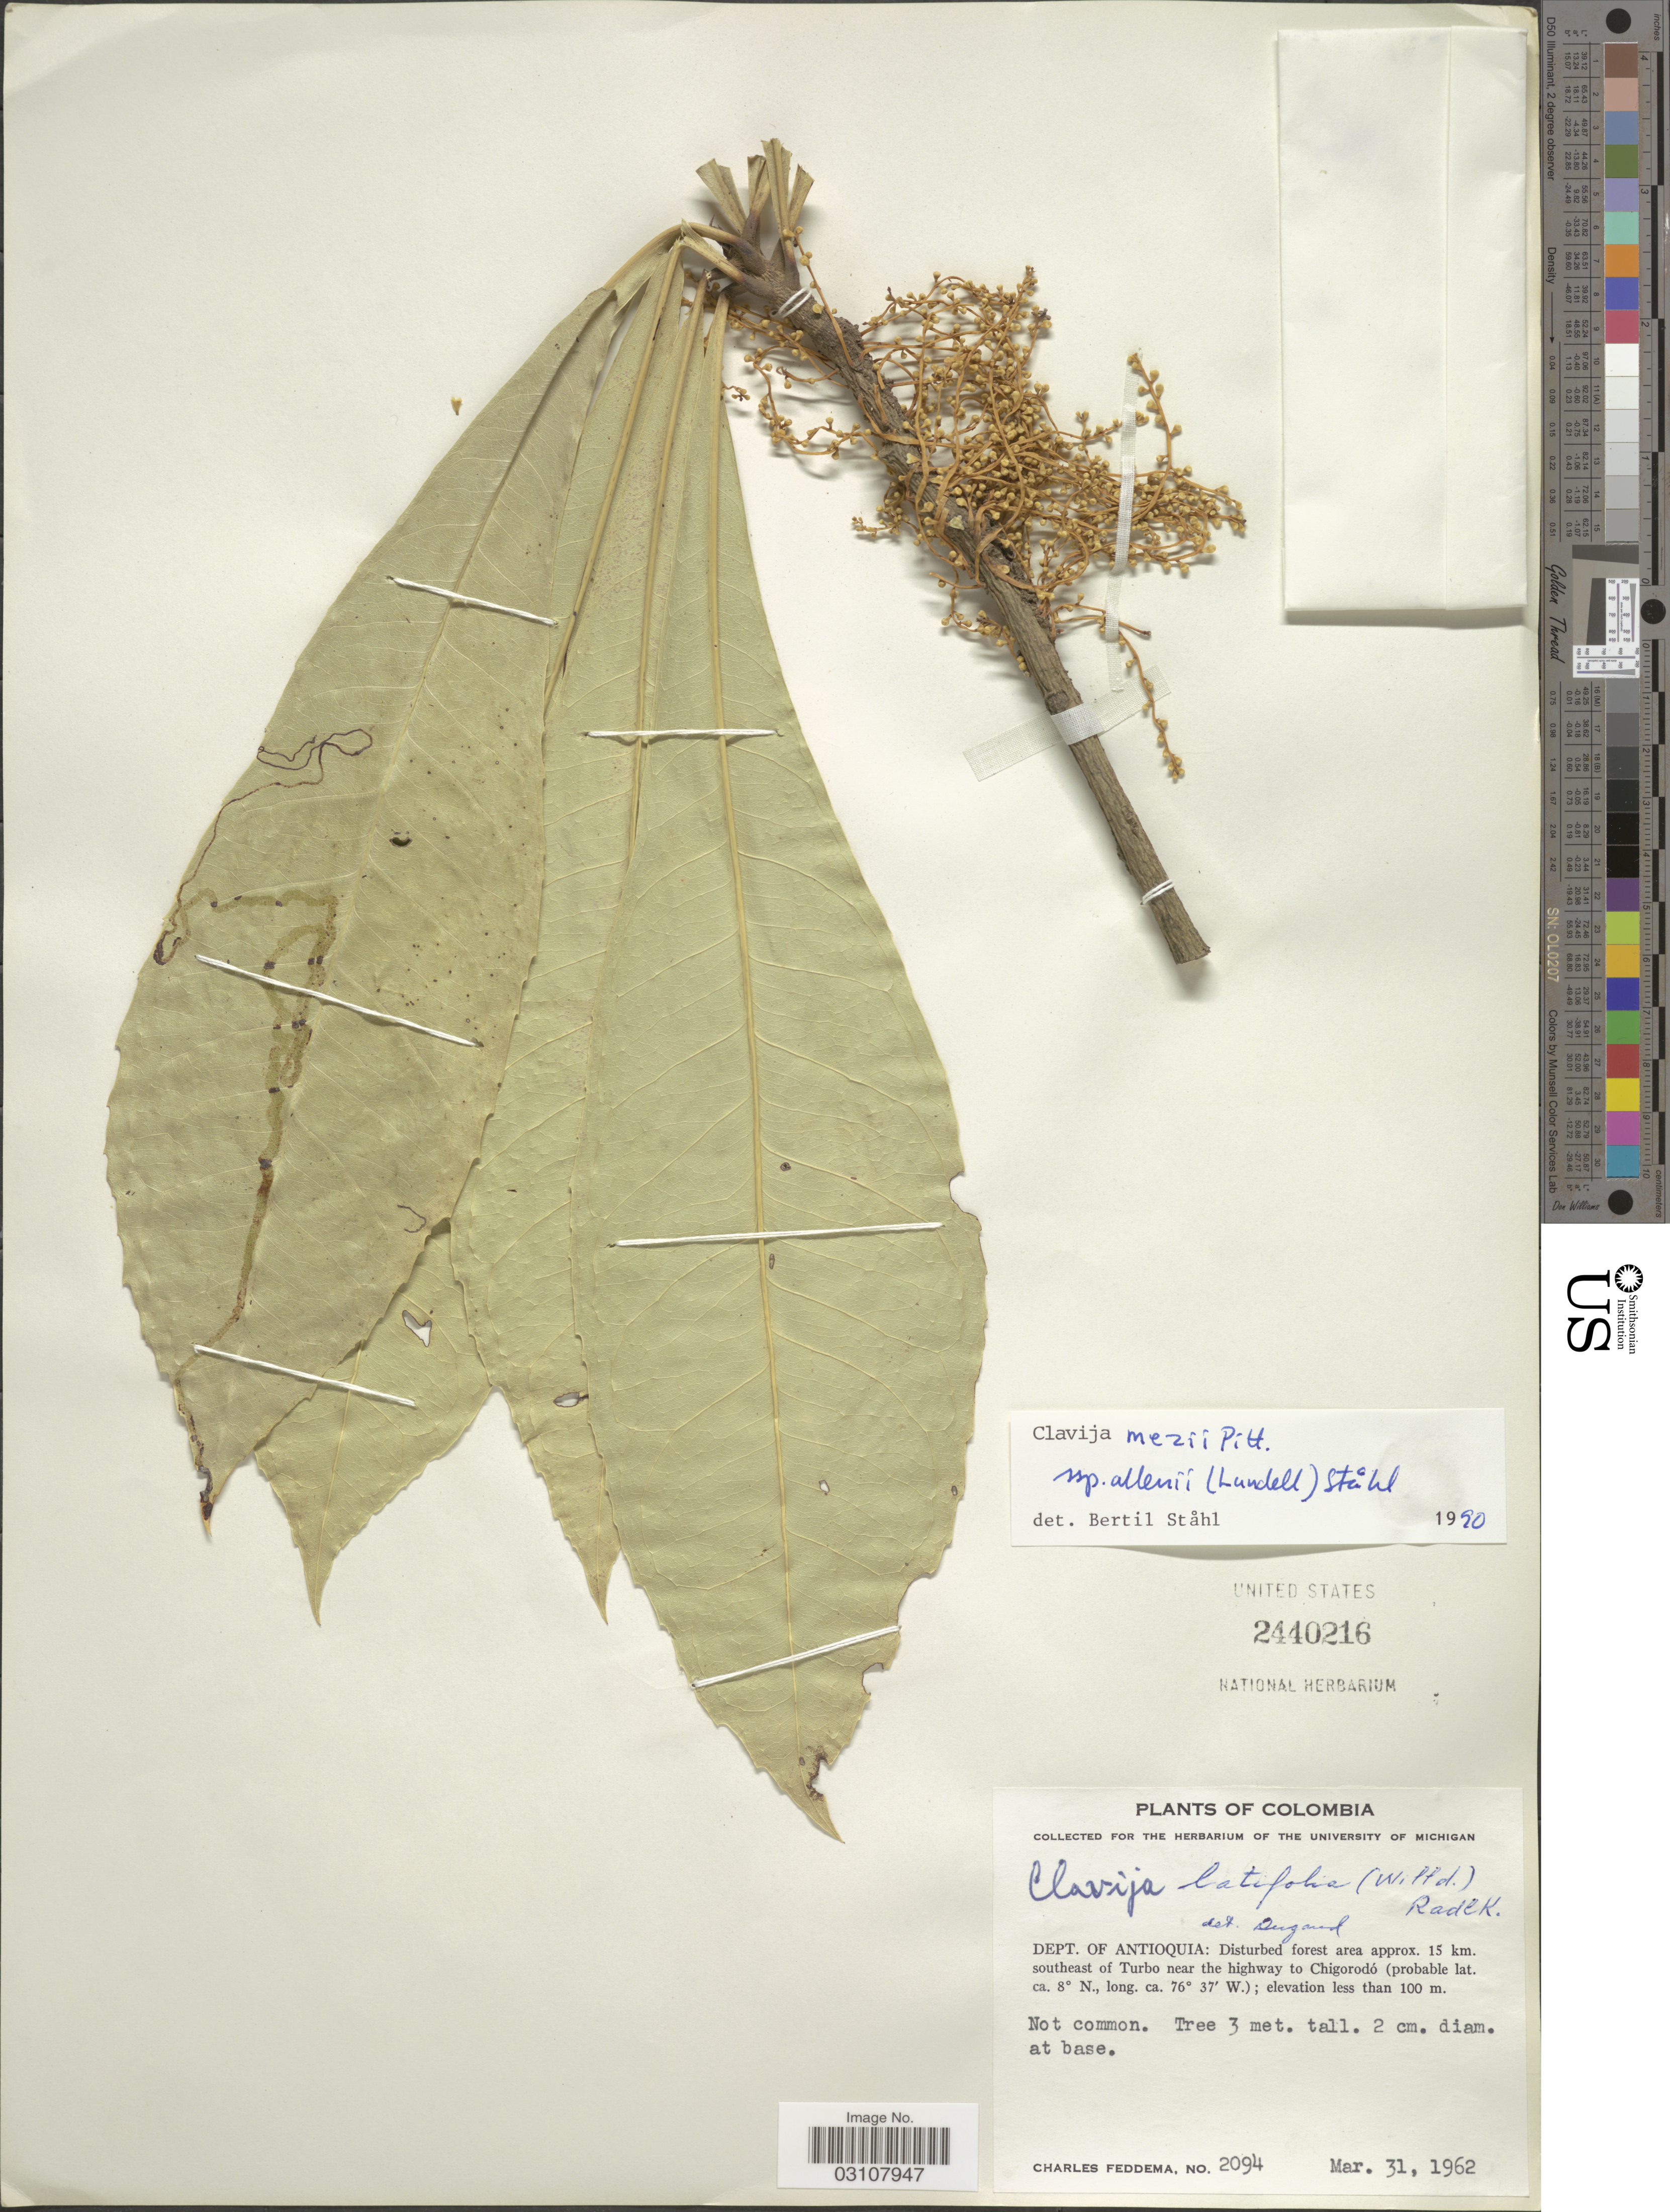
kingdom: Plantae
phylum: Tracheophyta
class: Magnoliopsida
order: Ericales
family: Primulaceae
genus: Clavija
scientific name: Clavija mezii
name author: Pittier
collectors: C. Feddema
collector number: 2094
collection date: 1962-03-31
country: Colombia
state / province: Antioquia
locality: Dept. of Antioquia: Approx. 15 km. southeast of Turbo near the highway to Chigorodó.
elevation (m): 100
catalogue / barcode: US 2440216